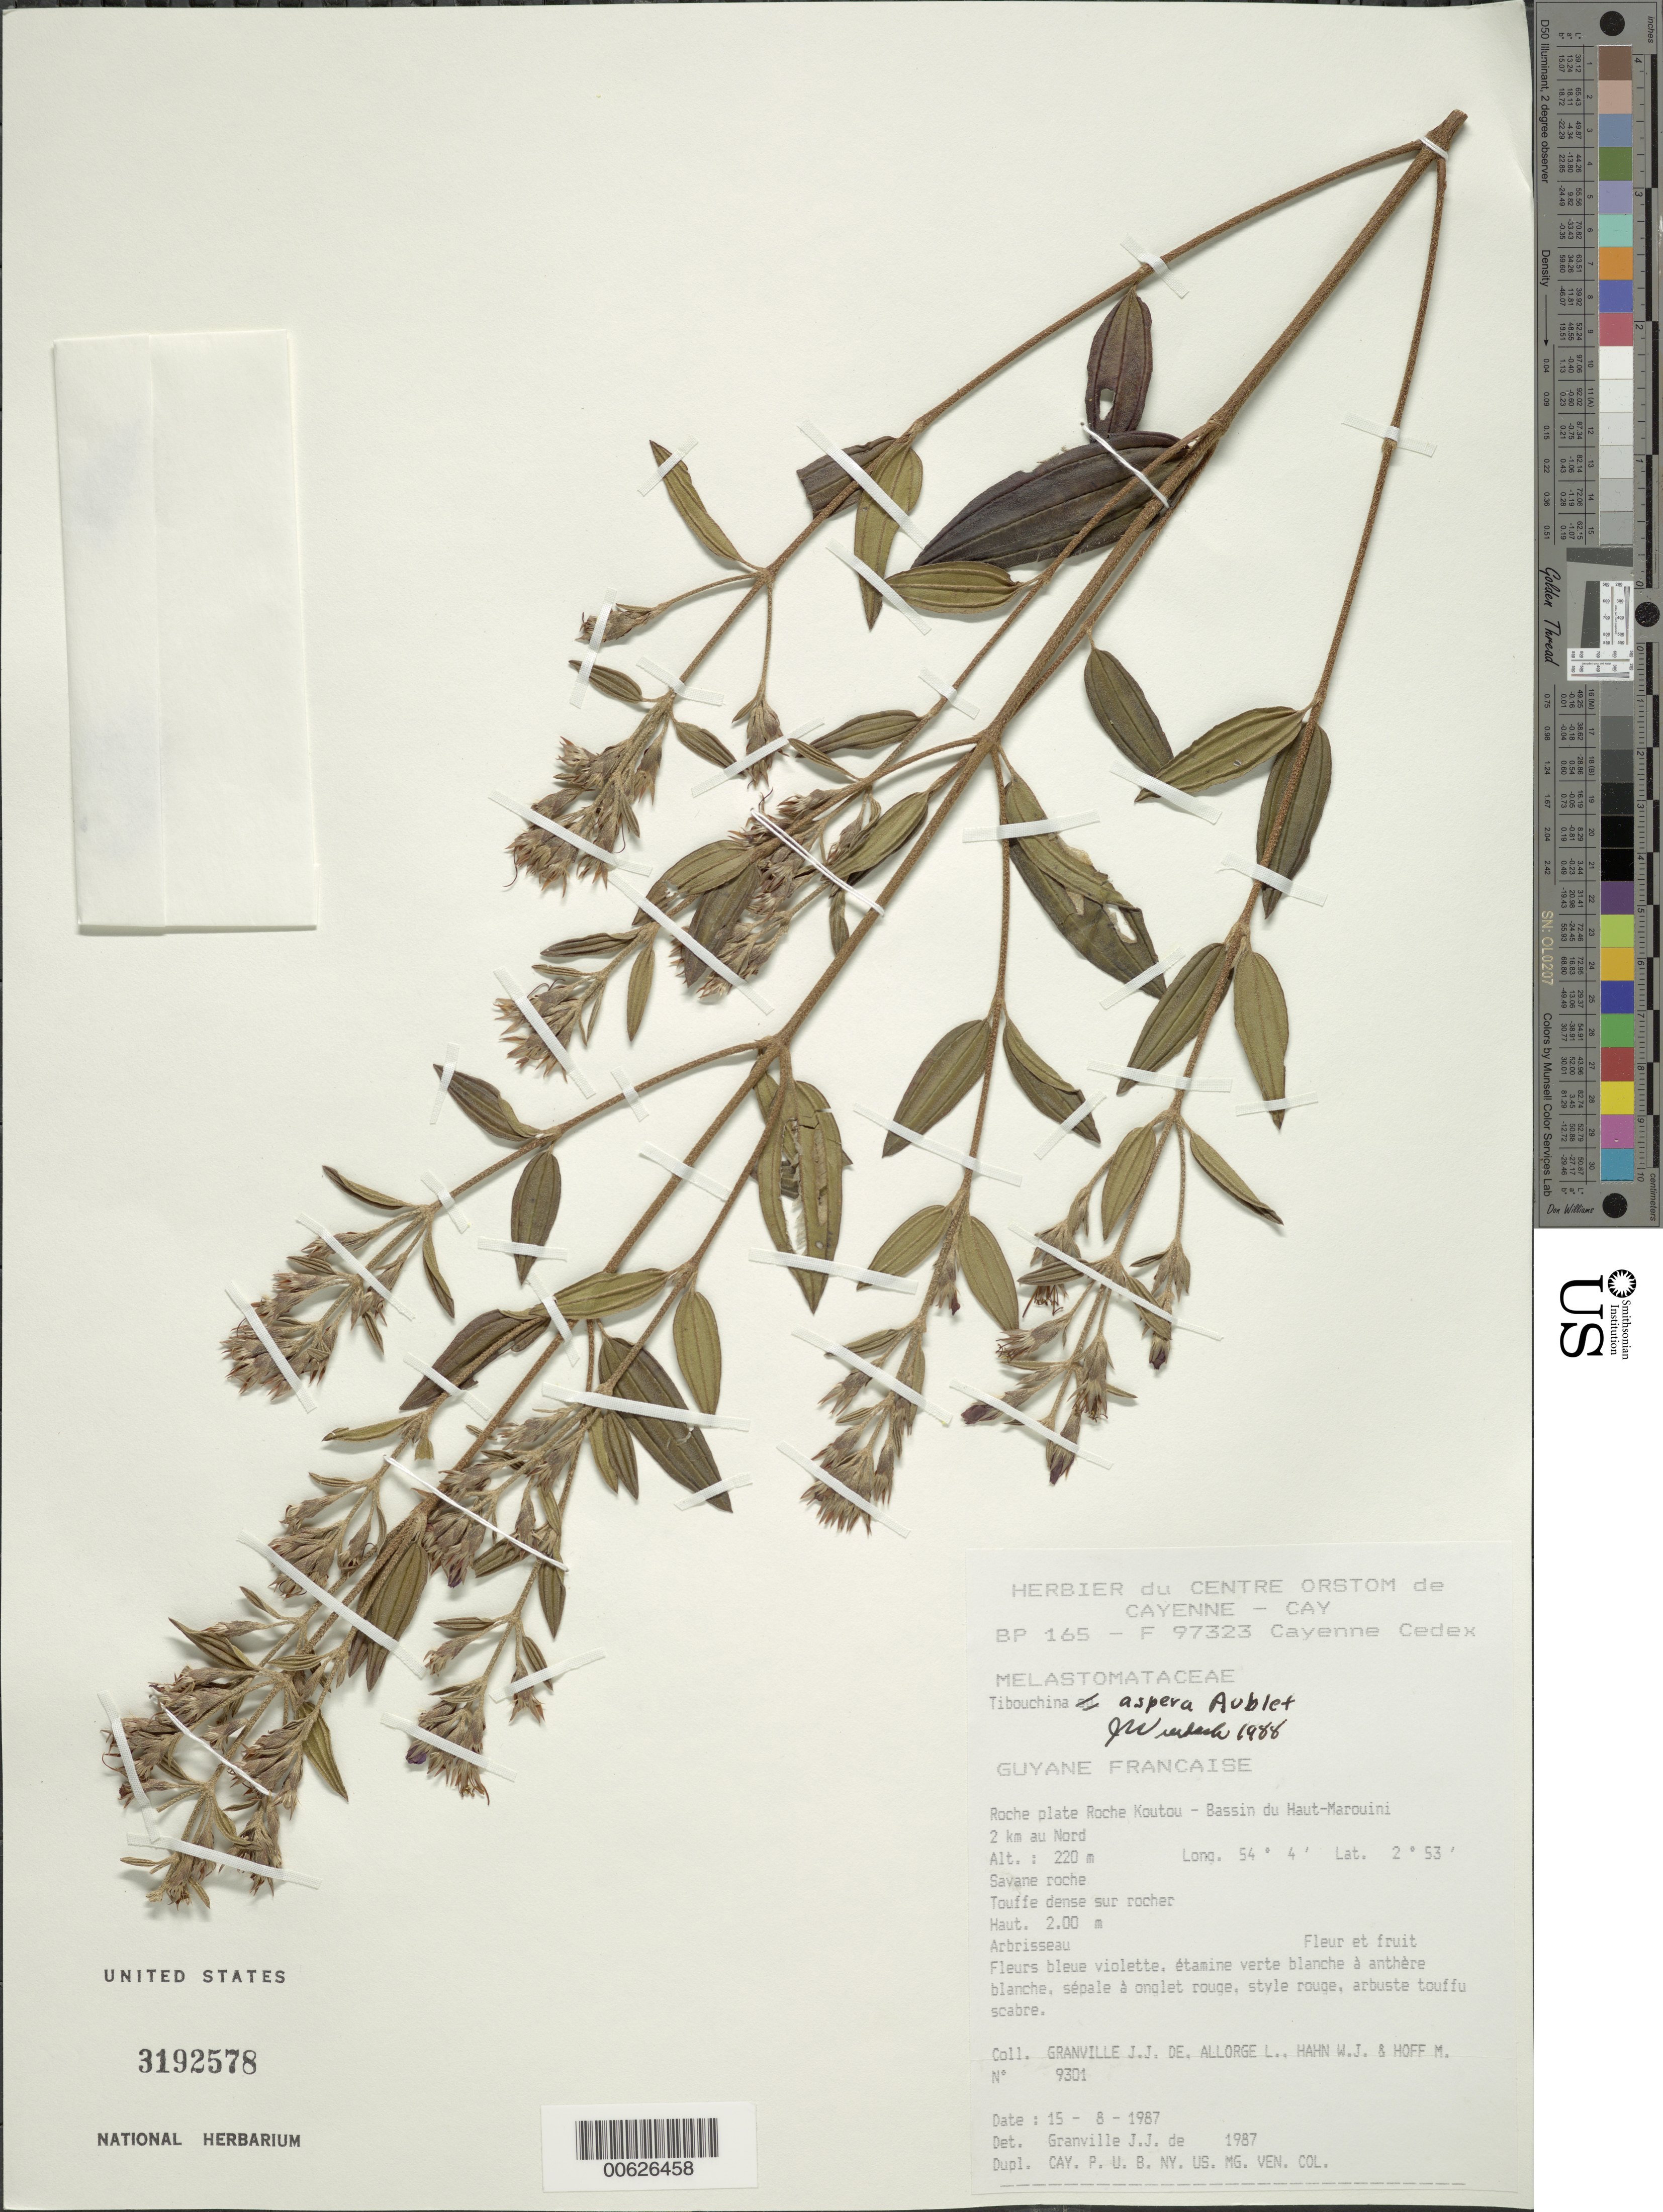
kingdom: Plantae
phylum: Tracheophyta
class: Magnoliopsida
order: Myrtales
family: Melastomataceae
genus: Tibouchina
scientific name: Tibouchina aspera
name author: Aubl.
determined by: Wurdack, John J., (US), US (UNITED STATES)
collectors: J.-J. de Granville, L. Allorge, W. J. Hahn & M. Hoff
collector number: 9301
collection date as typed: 15-Aug-87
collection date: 1987-08-15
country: French Guiana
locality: Bassin du Haut-Marouini, 2km au Nord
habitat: Savane rohe. Toufe dense sur rocher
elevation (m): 220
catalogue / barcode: US 3192578